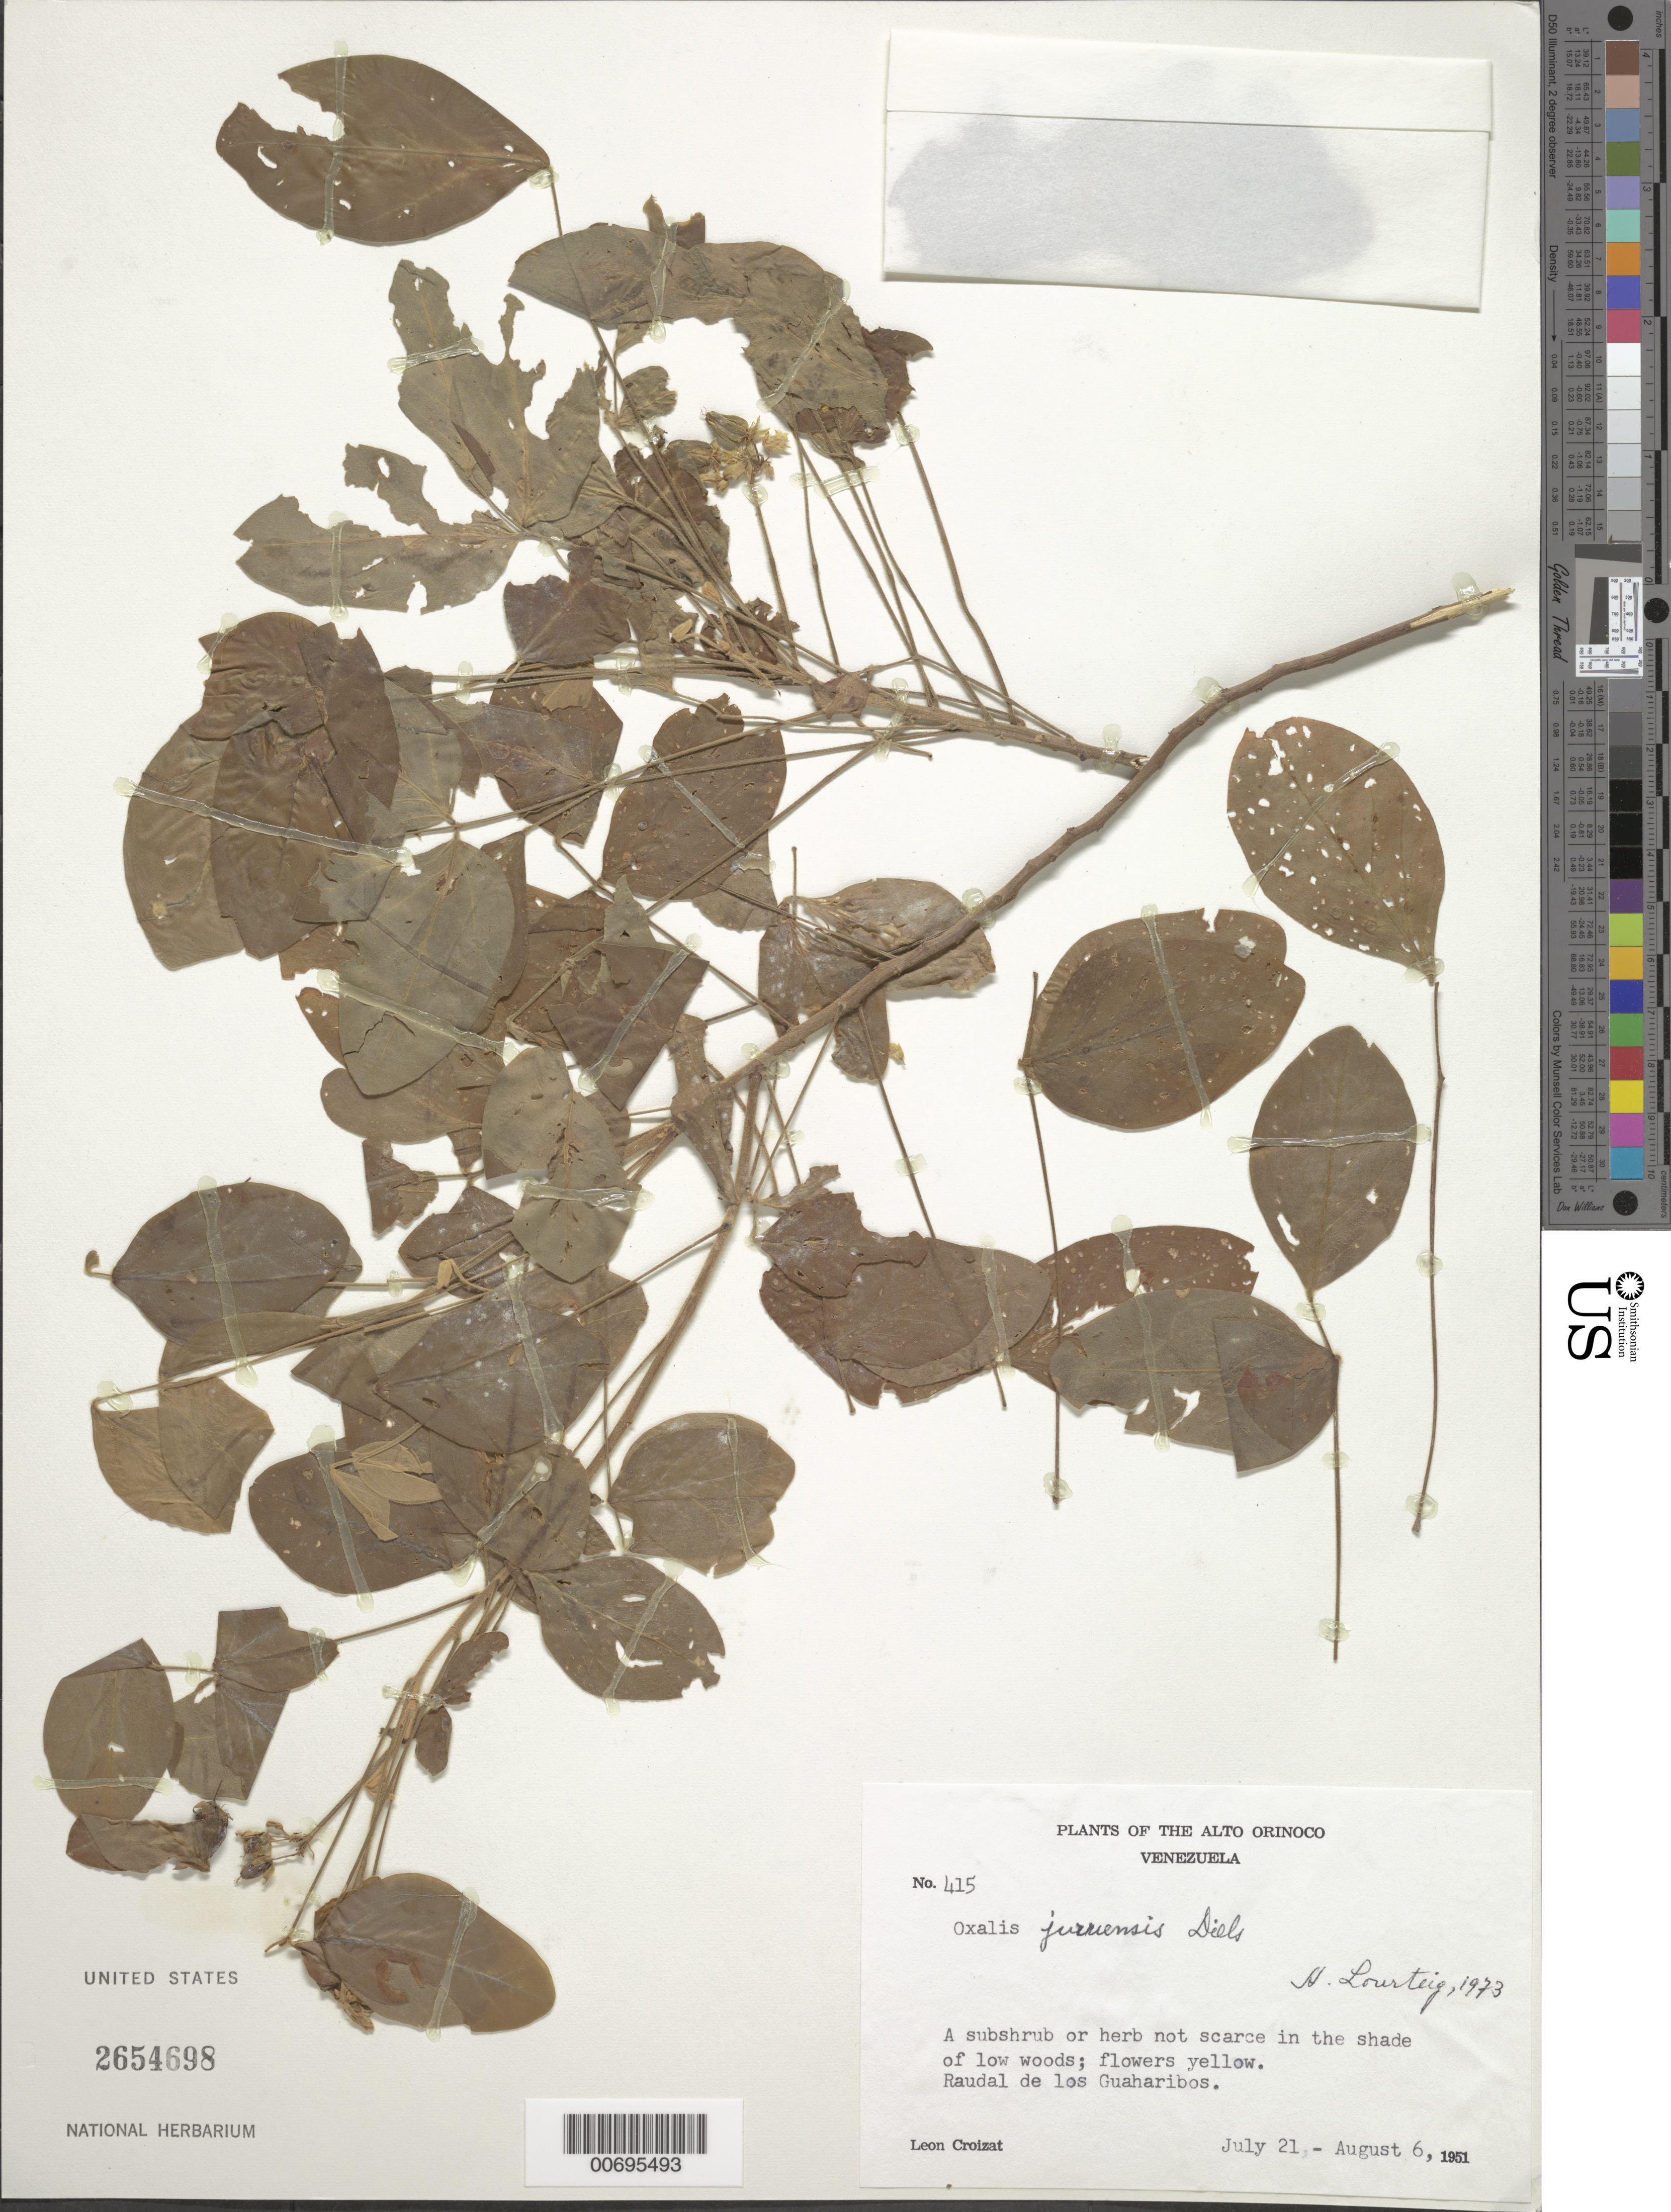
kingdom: Plantae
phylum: Tracheophyta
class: Magnoliopsida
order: Oxalidales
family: Oxalidaceae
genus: Oxalis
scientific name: Oxalis juruensis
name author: Diels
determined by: Lourteig, A.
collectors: L. C. M. Croizat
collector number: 415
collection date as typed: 21-Jul-51 to 6-Aug-51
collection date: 1951-07-21/1951-08-06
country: Venezuela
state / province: Amazonas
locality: Mt. Rimbaud, Raudal de los Guaharibos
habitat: Shade of low woods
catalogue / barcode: US 2654698